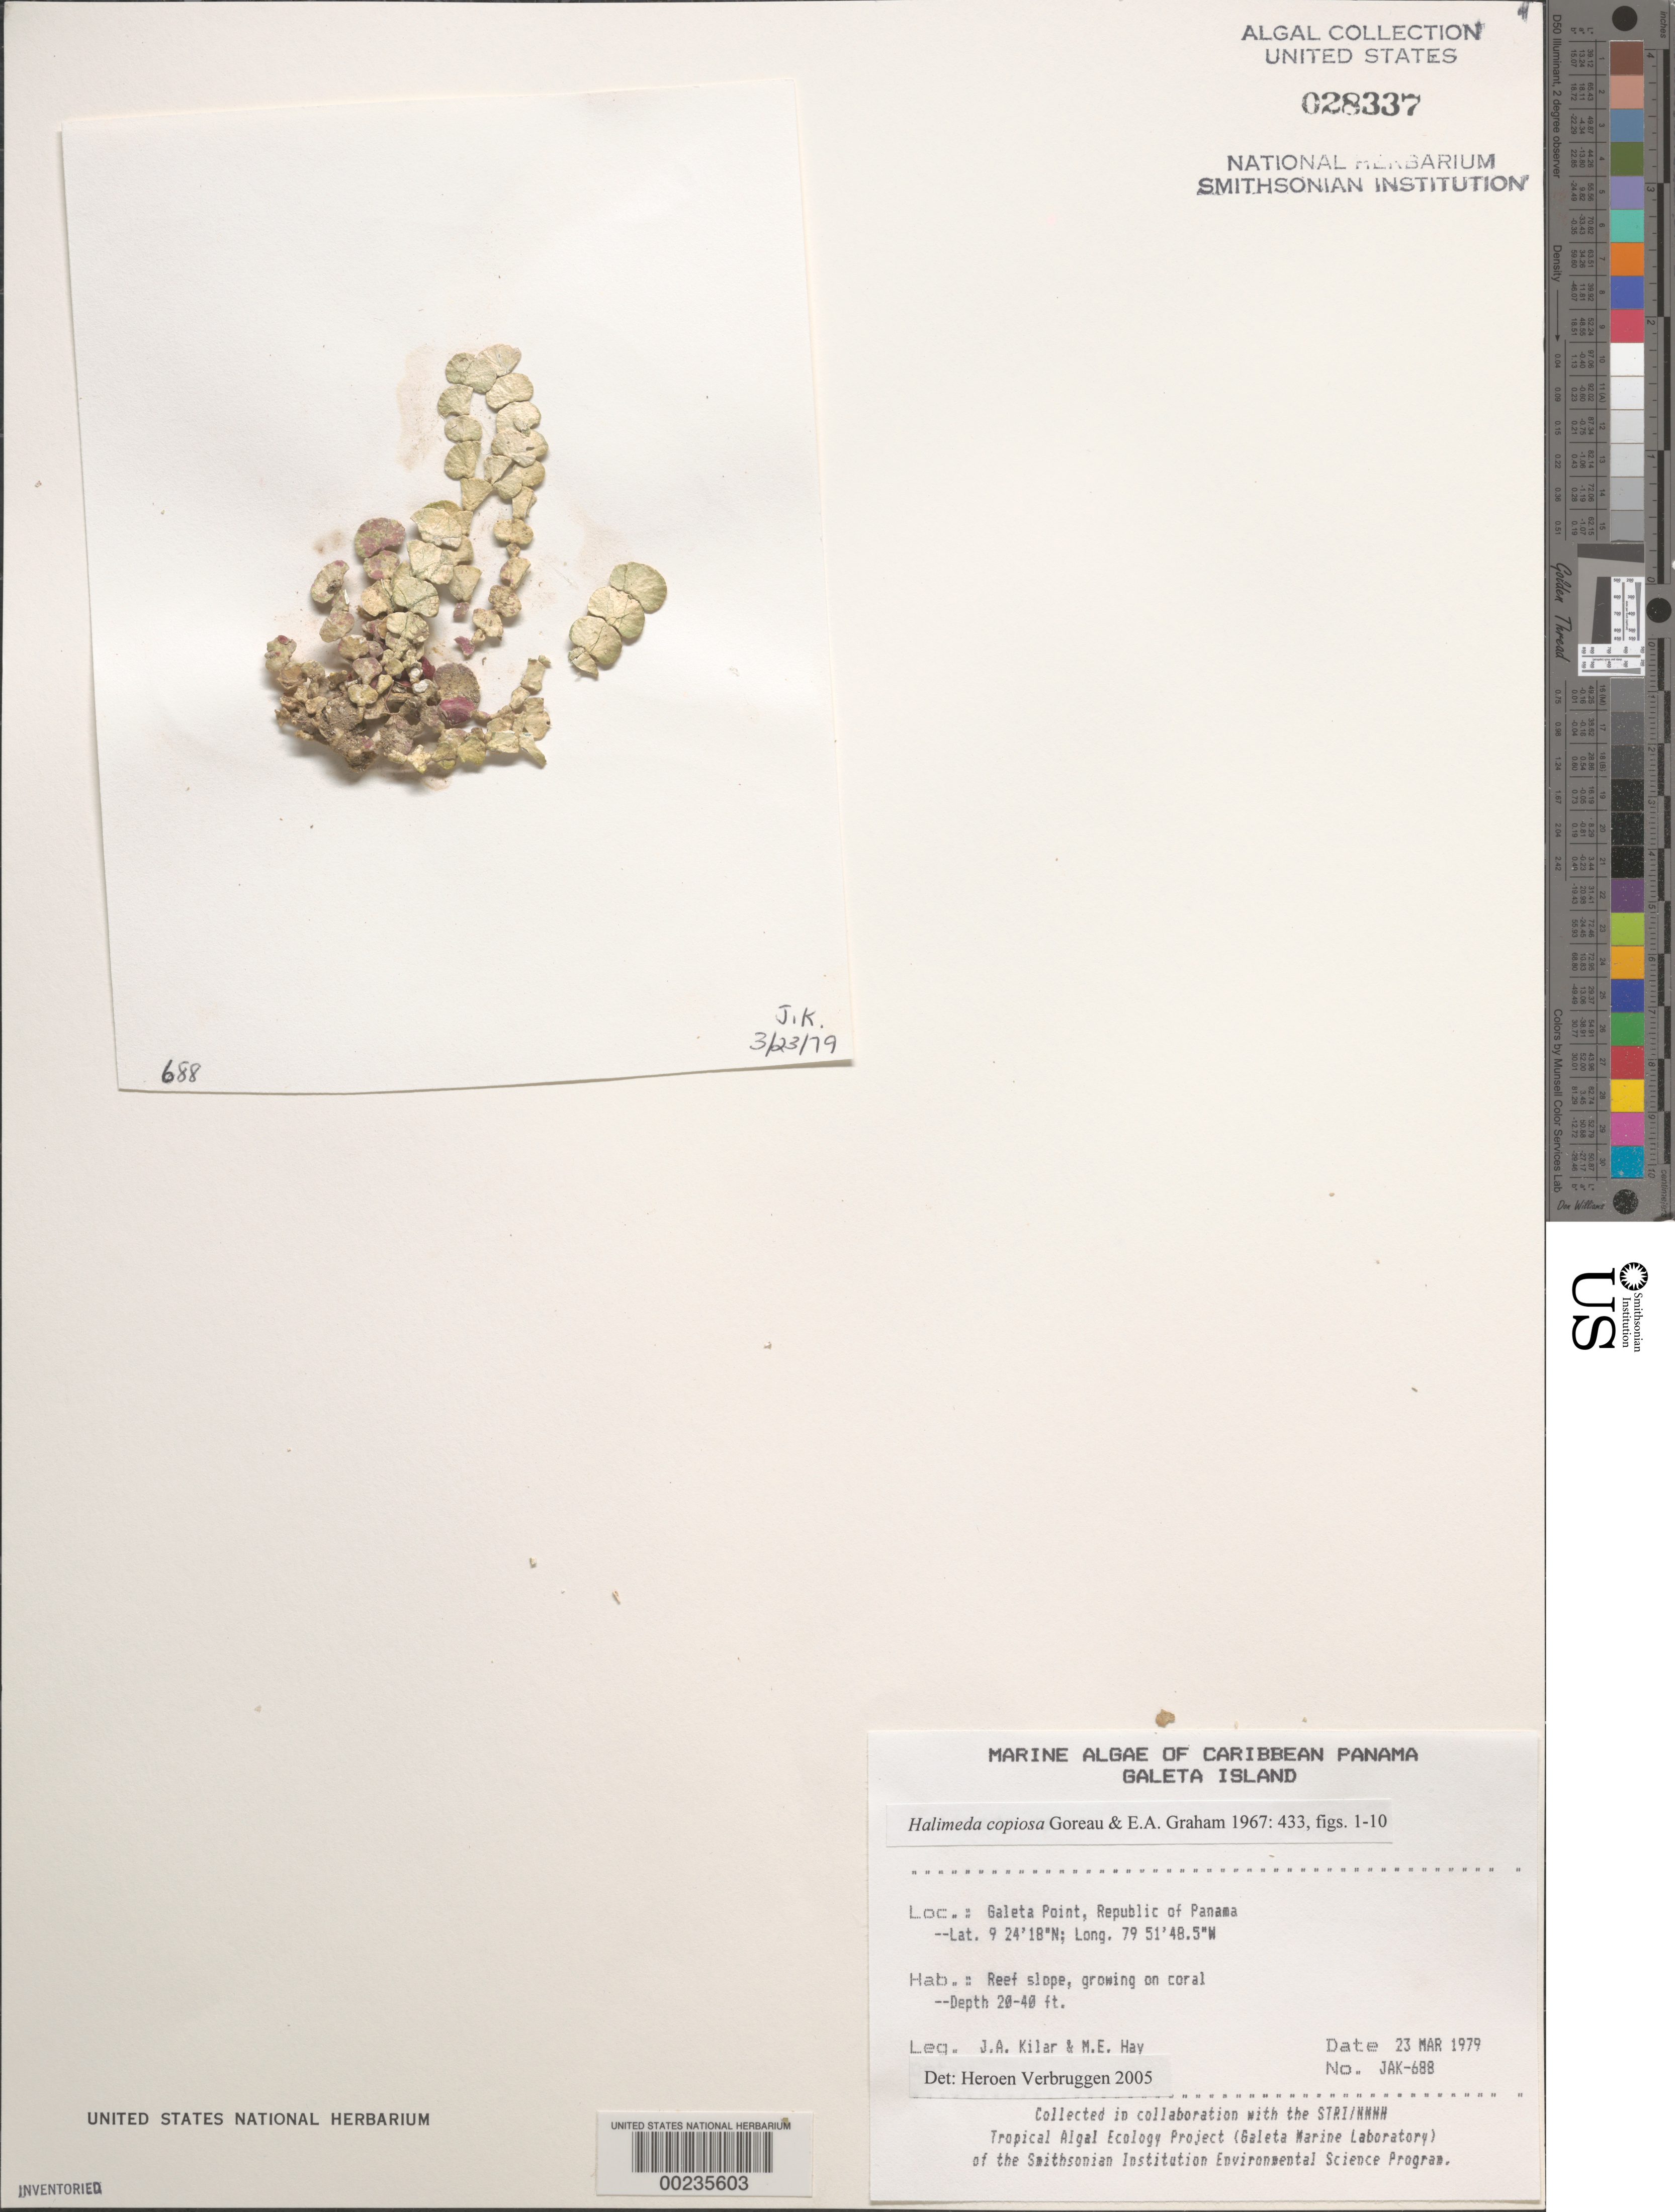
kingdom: Plantae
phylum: Chlorophyta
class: Ulvophyceae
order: Bryopsidales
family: Halimedaceae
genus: Halimeda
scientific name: Halimeda copiosa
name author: Goreau & E.A. Graham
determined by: Verbruggen, H.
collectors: J. A. Kilar & M. E. Hay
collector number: JAK-688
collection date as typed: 23 Mar 1979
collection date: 1979-03-23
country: Panama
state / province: Colón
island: Galeta Island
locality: Galeta Point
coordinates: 9 24' 18" N, 79 51' 48.5" W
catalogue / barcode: US 28337